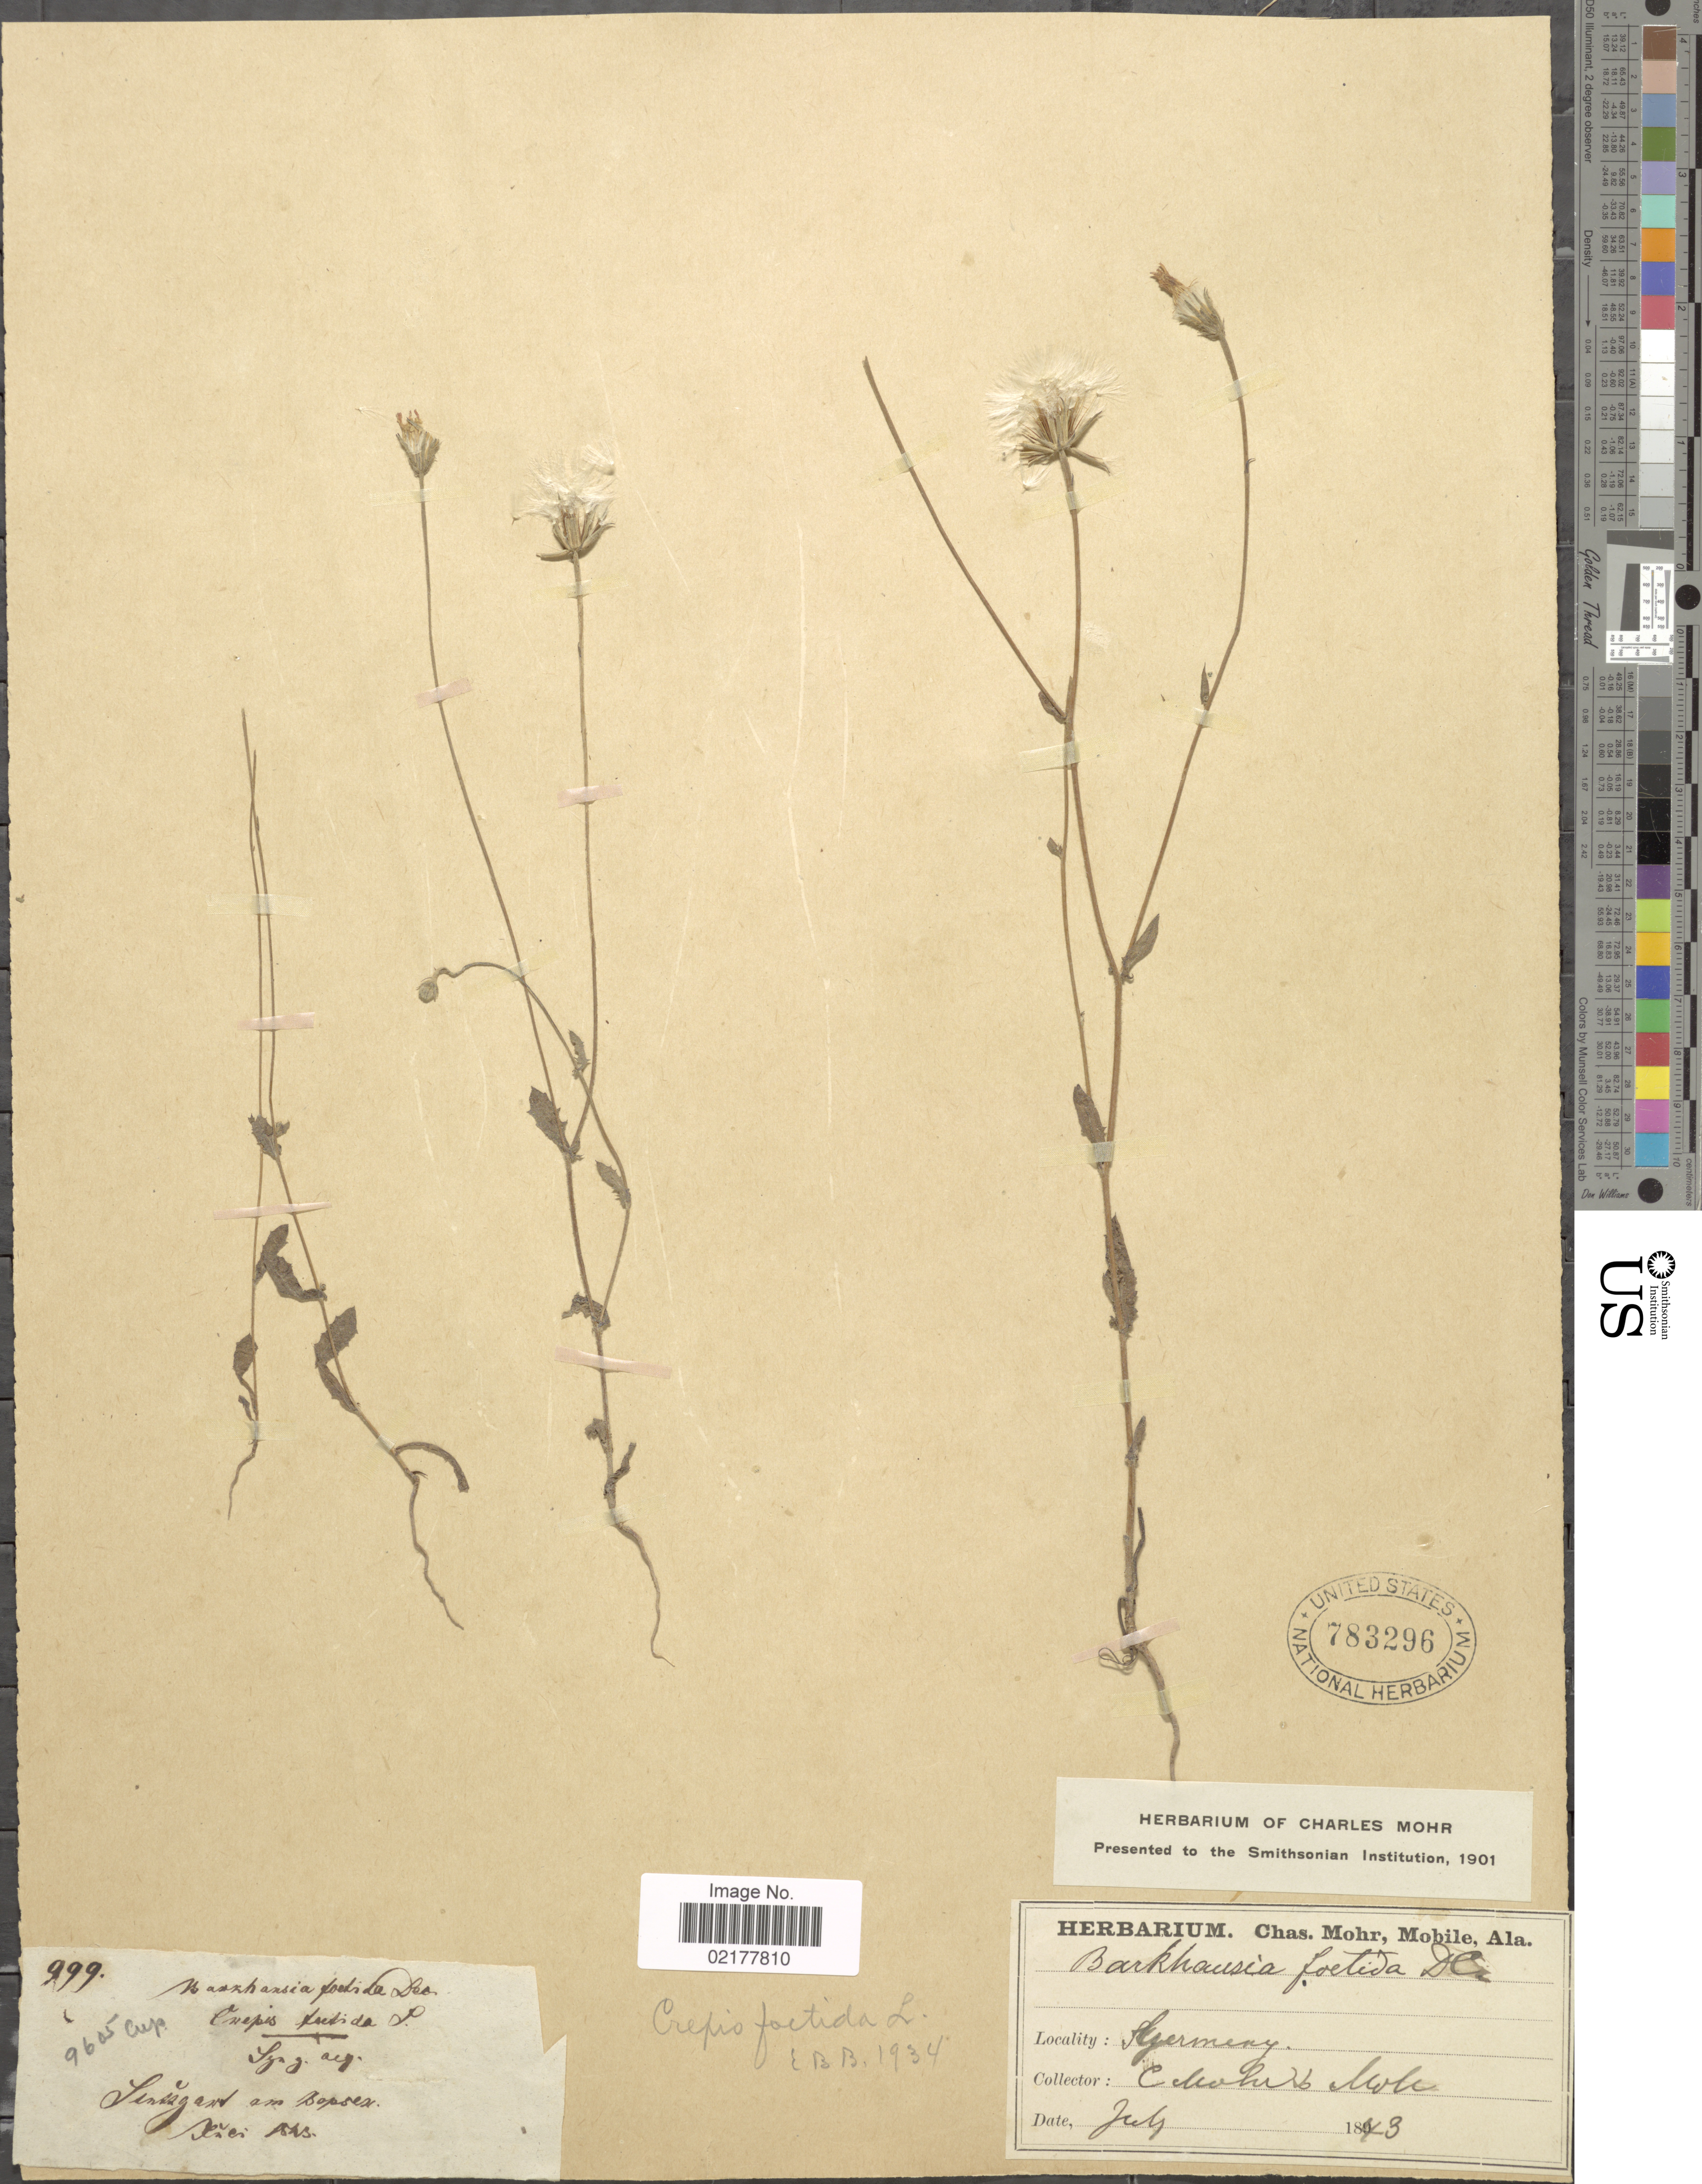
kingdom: Plantae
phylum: Tracheophyta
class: Magnoliopsida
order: Asterales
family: Asteraceae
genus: Crepis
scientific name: Crepis foetida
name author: L.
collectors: C. T. Mohr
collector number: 999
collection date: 1943-07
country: Germany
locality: Sentzgard an Bapsen [interpreted]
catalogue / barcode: US 783296